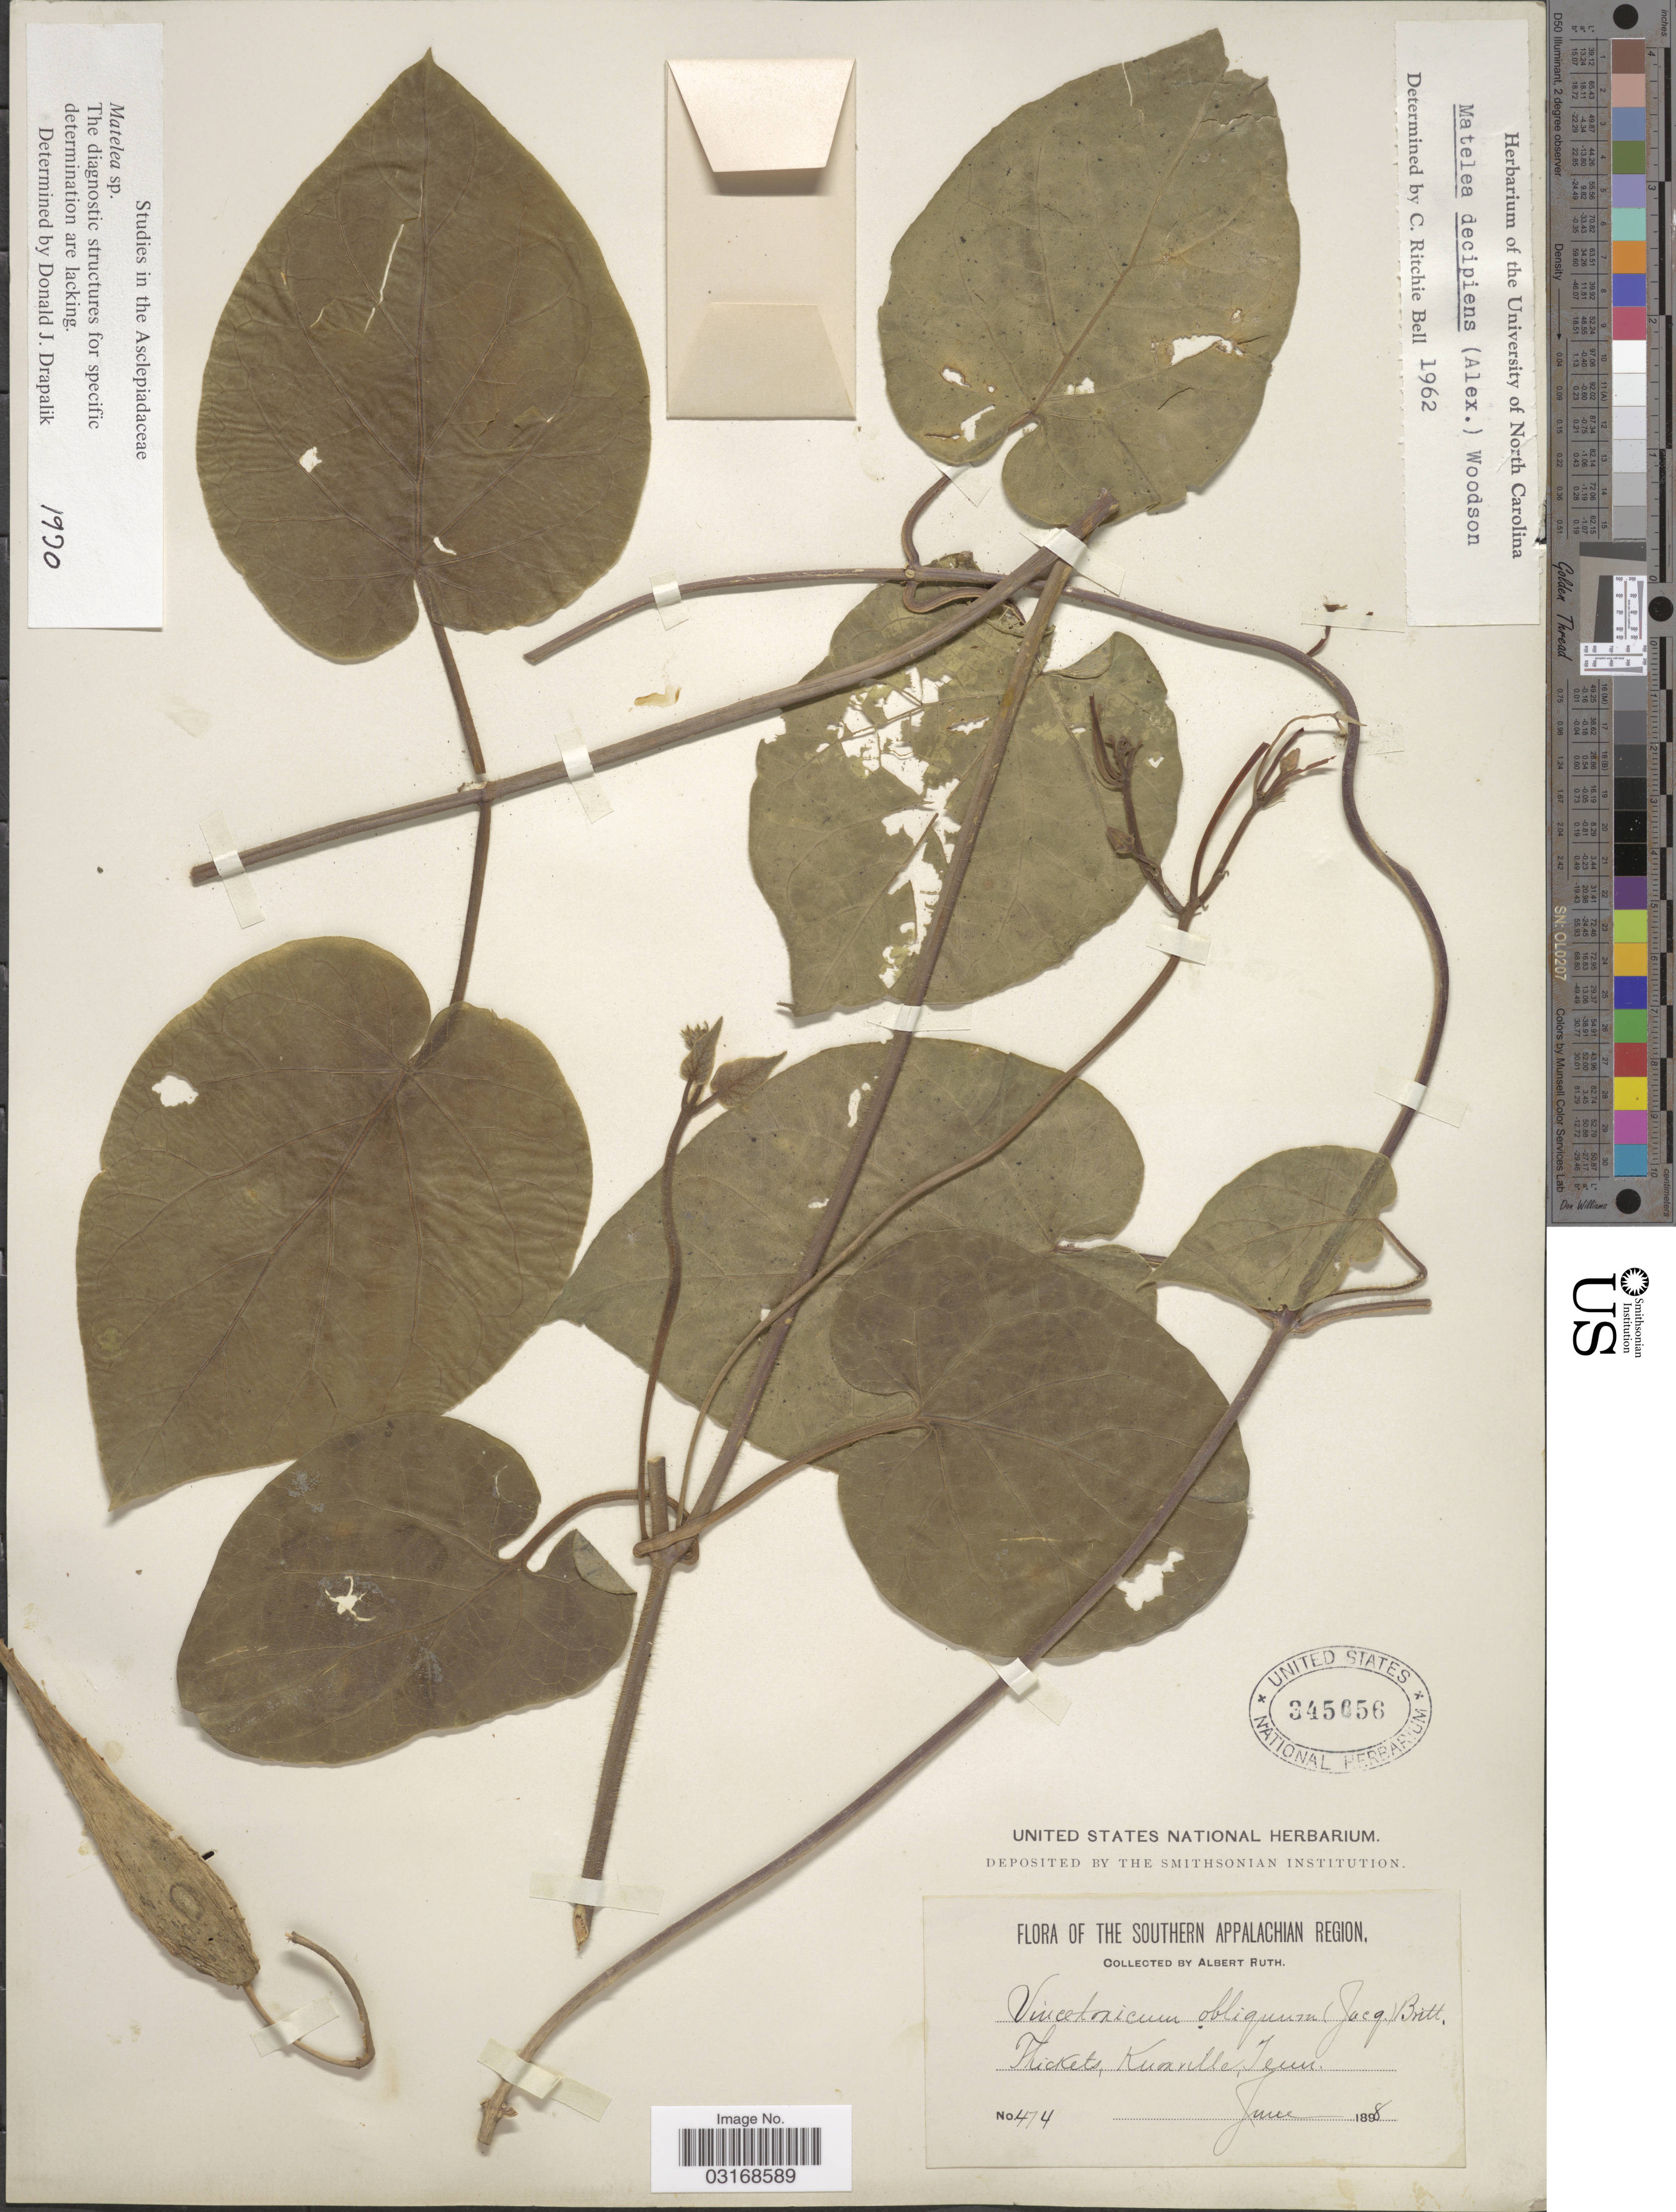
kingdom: Plantae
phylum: Tracheophyta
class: Magnoliopsida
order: Gentianales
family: Apocynaceae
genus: Matelea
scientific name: Matelea sp.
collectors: A. Ruth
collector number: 474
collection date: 1898-06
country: United States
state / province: Tennessee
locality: The Southern Appalachian Region. Thickets, Knoxville, Tenn.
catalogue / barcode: US 345656